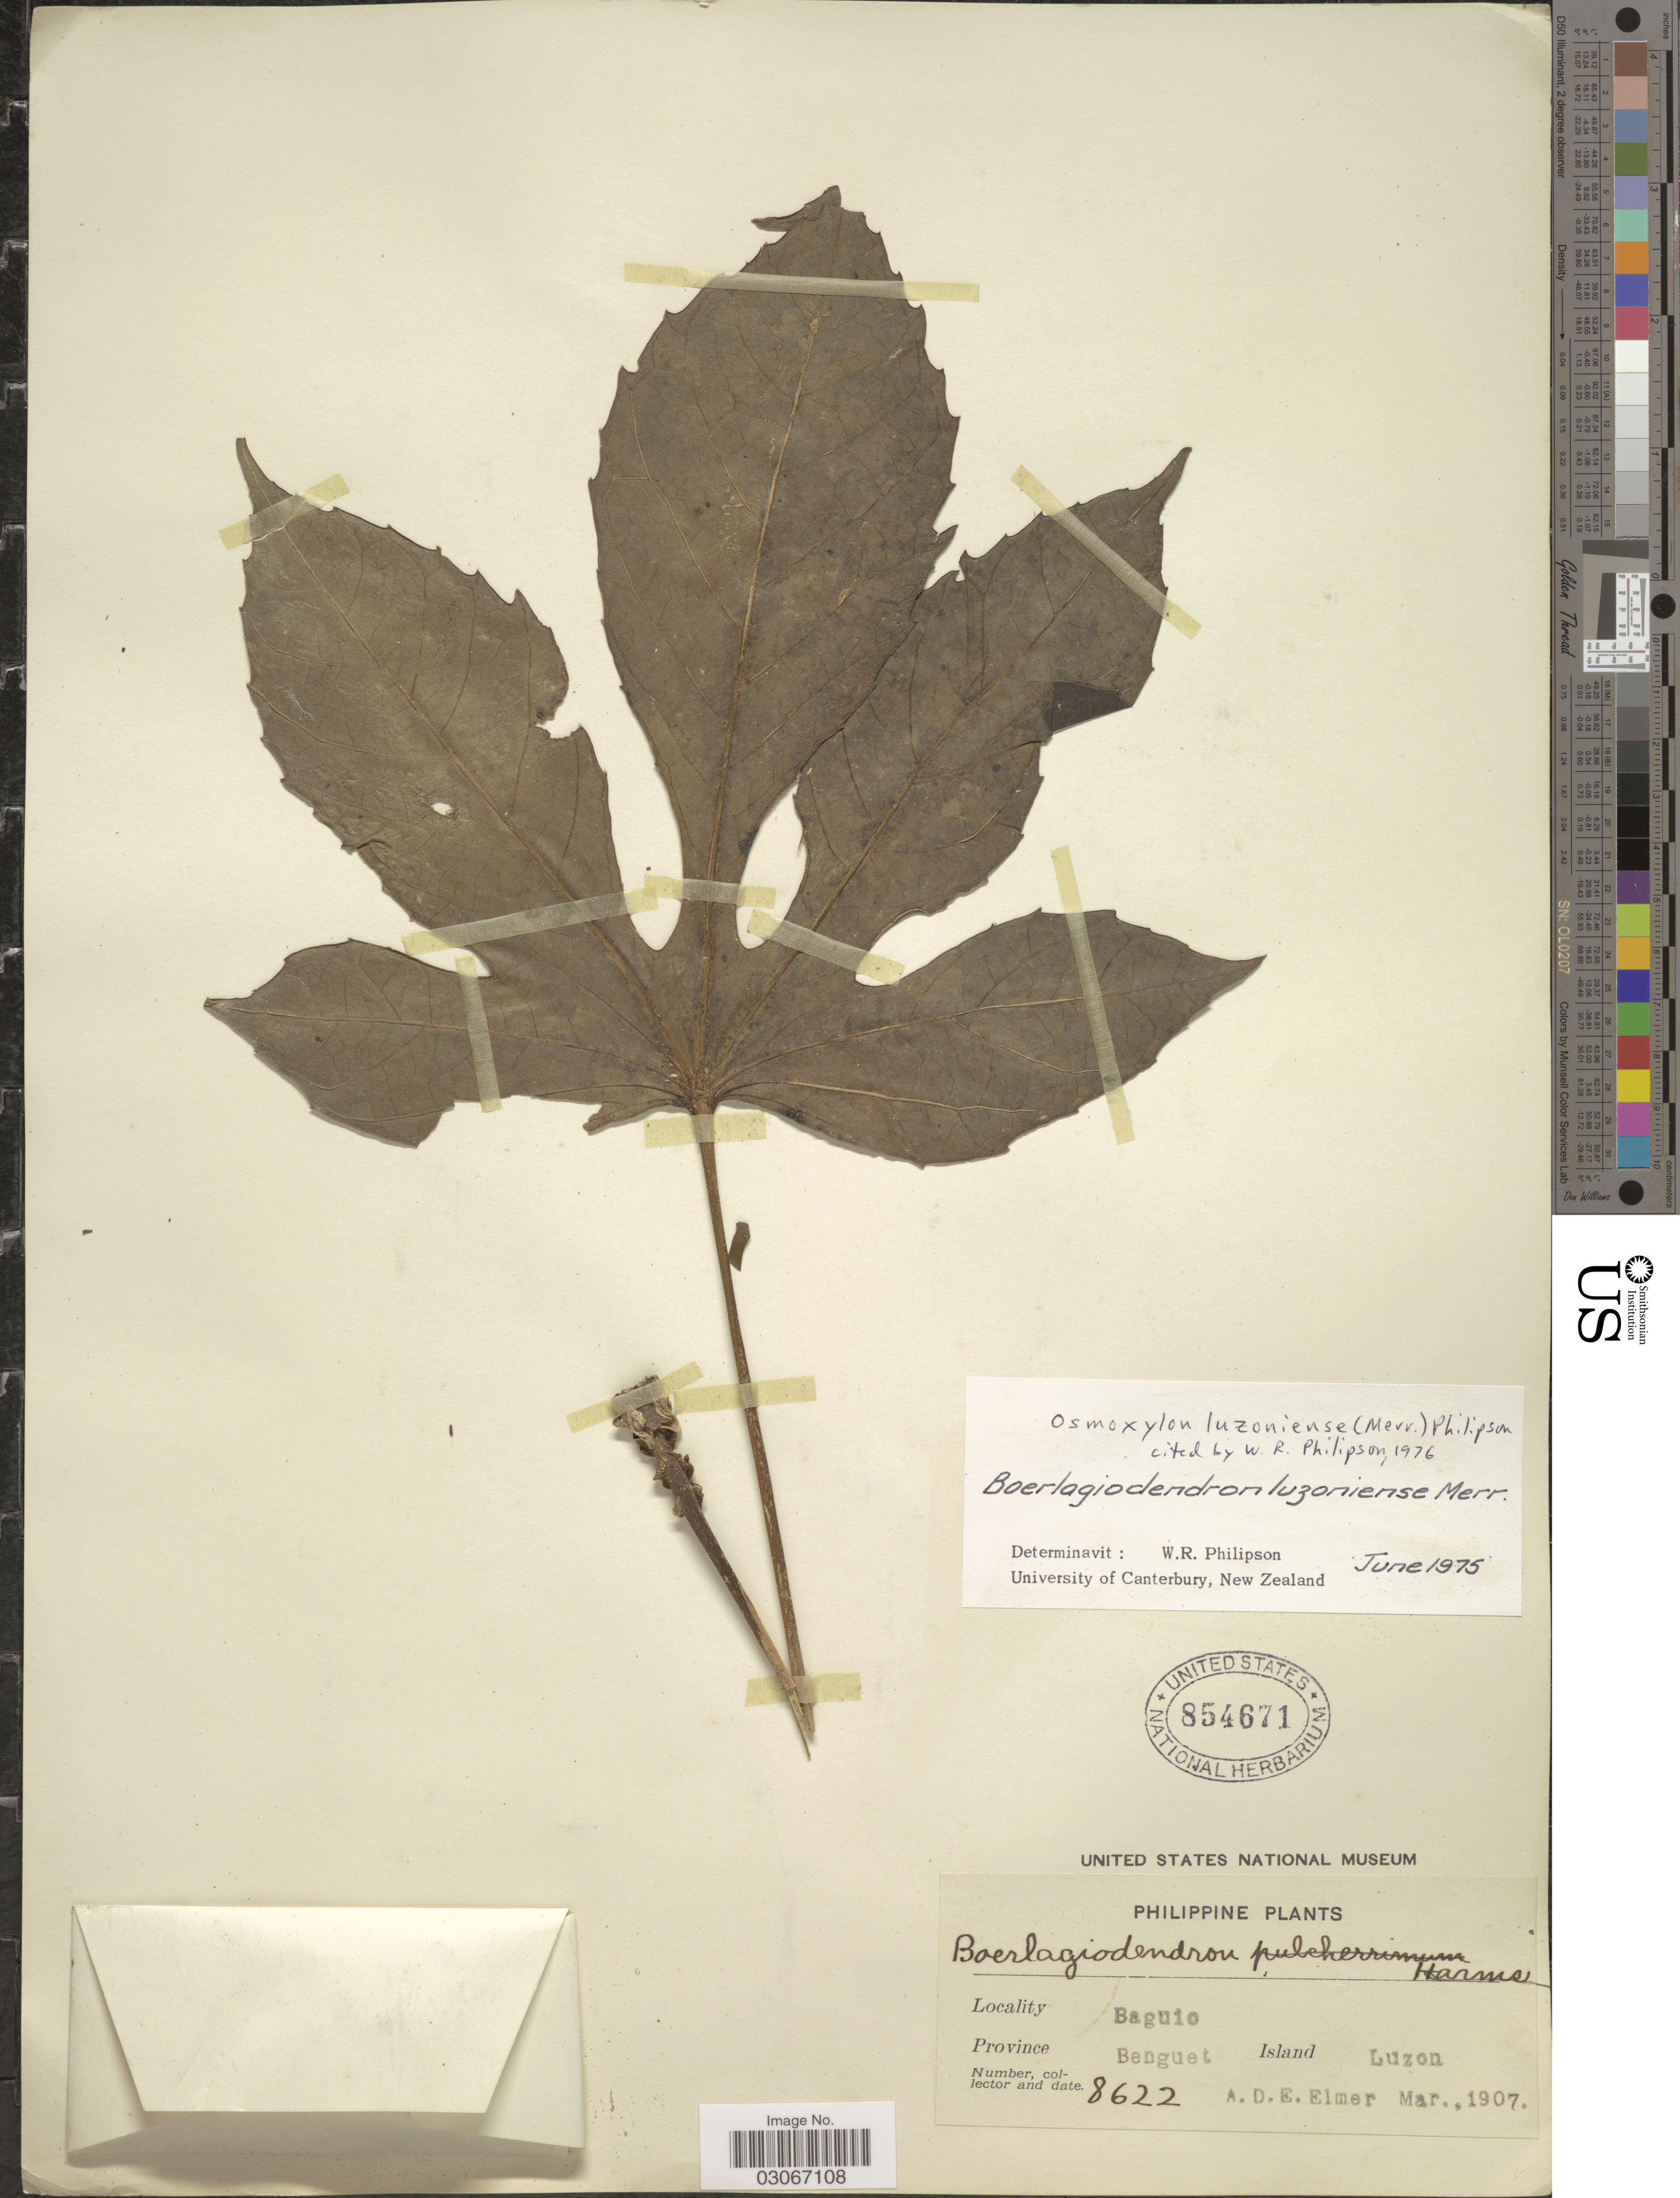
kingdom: Plantae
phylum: Tracheophyta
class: Magnoliopsida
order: Apiales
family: Araliaceae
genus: Osmoxylon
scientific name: Osmoxylon luzoniense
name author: (Merr.) Philipson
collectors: A. D. E. Elmer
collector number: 8622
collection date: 1907-03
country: Philippines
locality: Baguio. Province Benguet. Island Luzon.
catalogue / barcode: US 854671